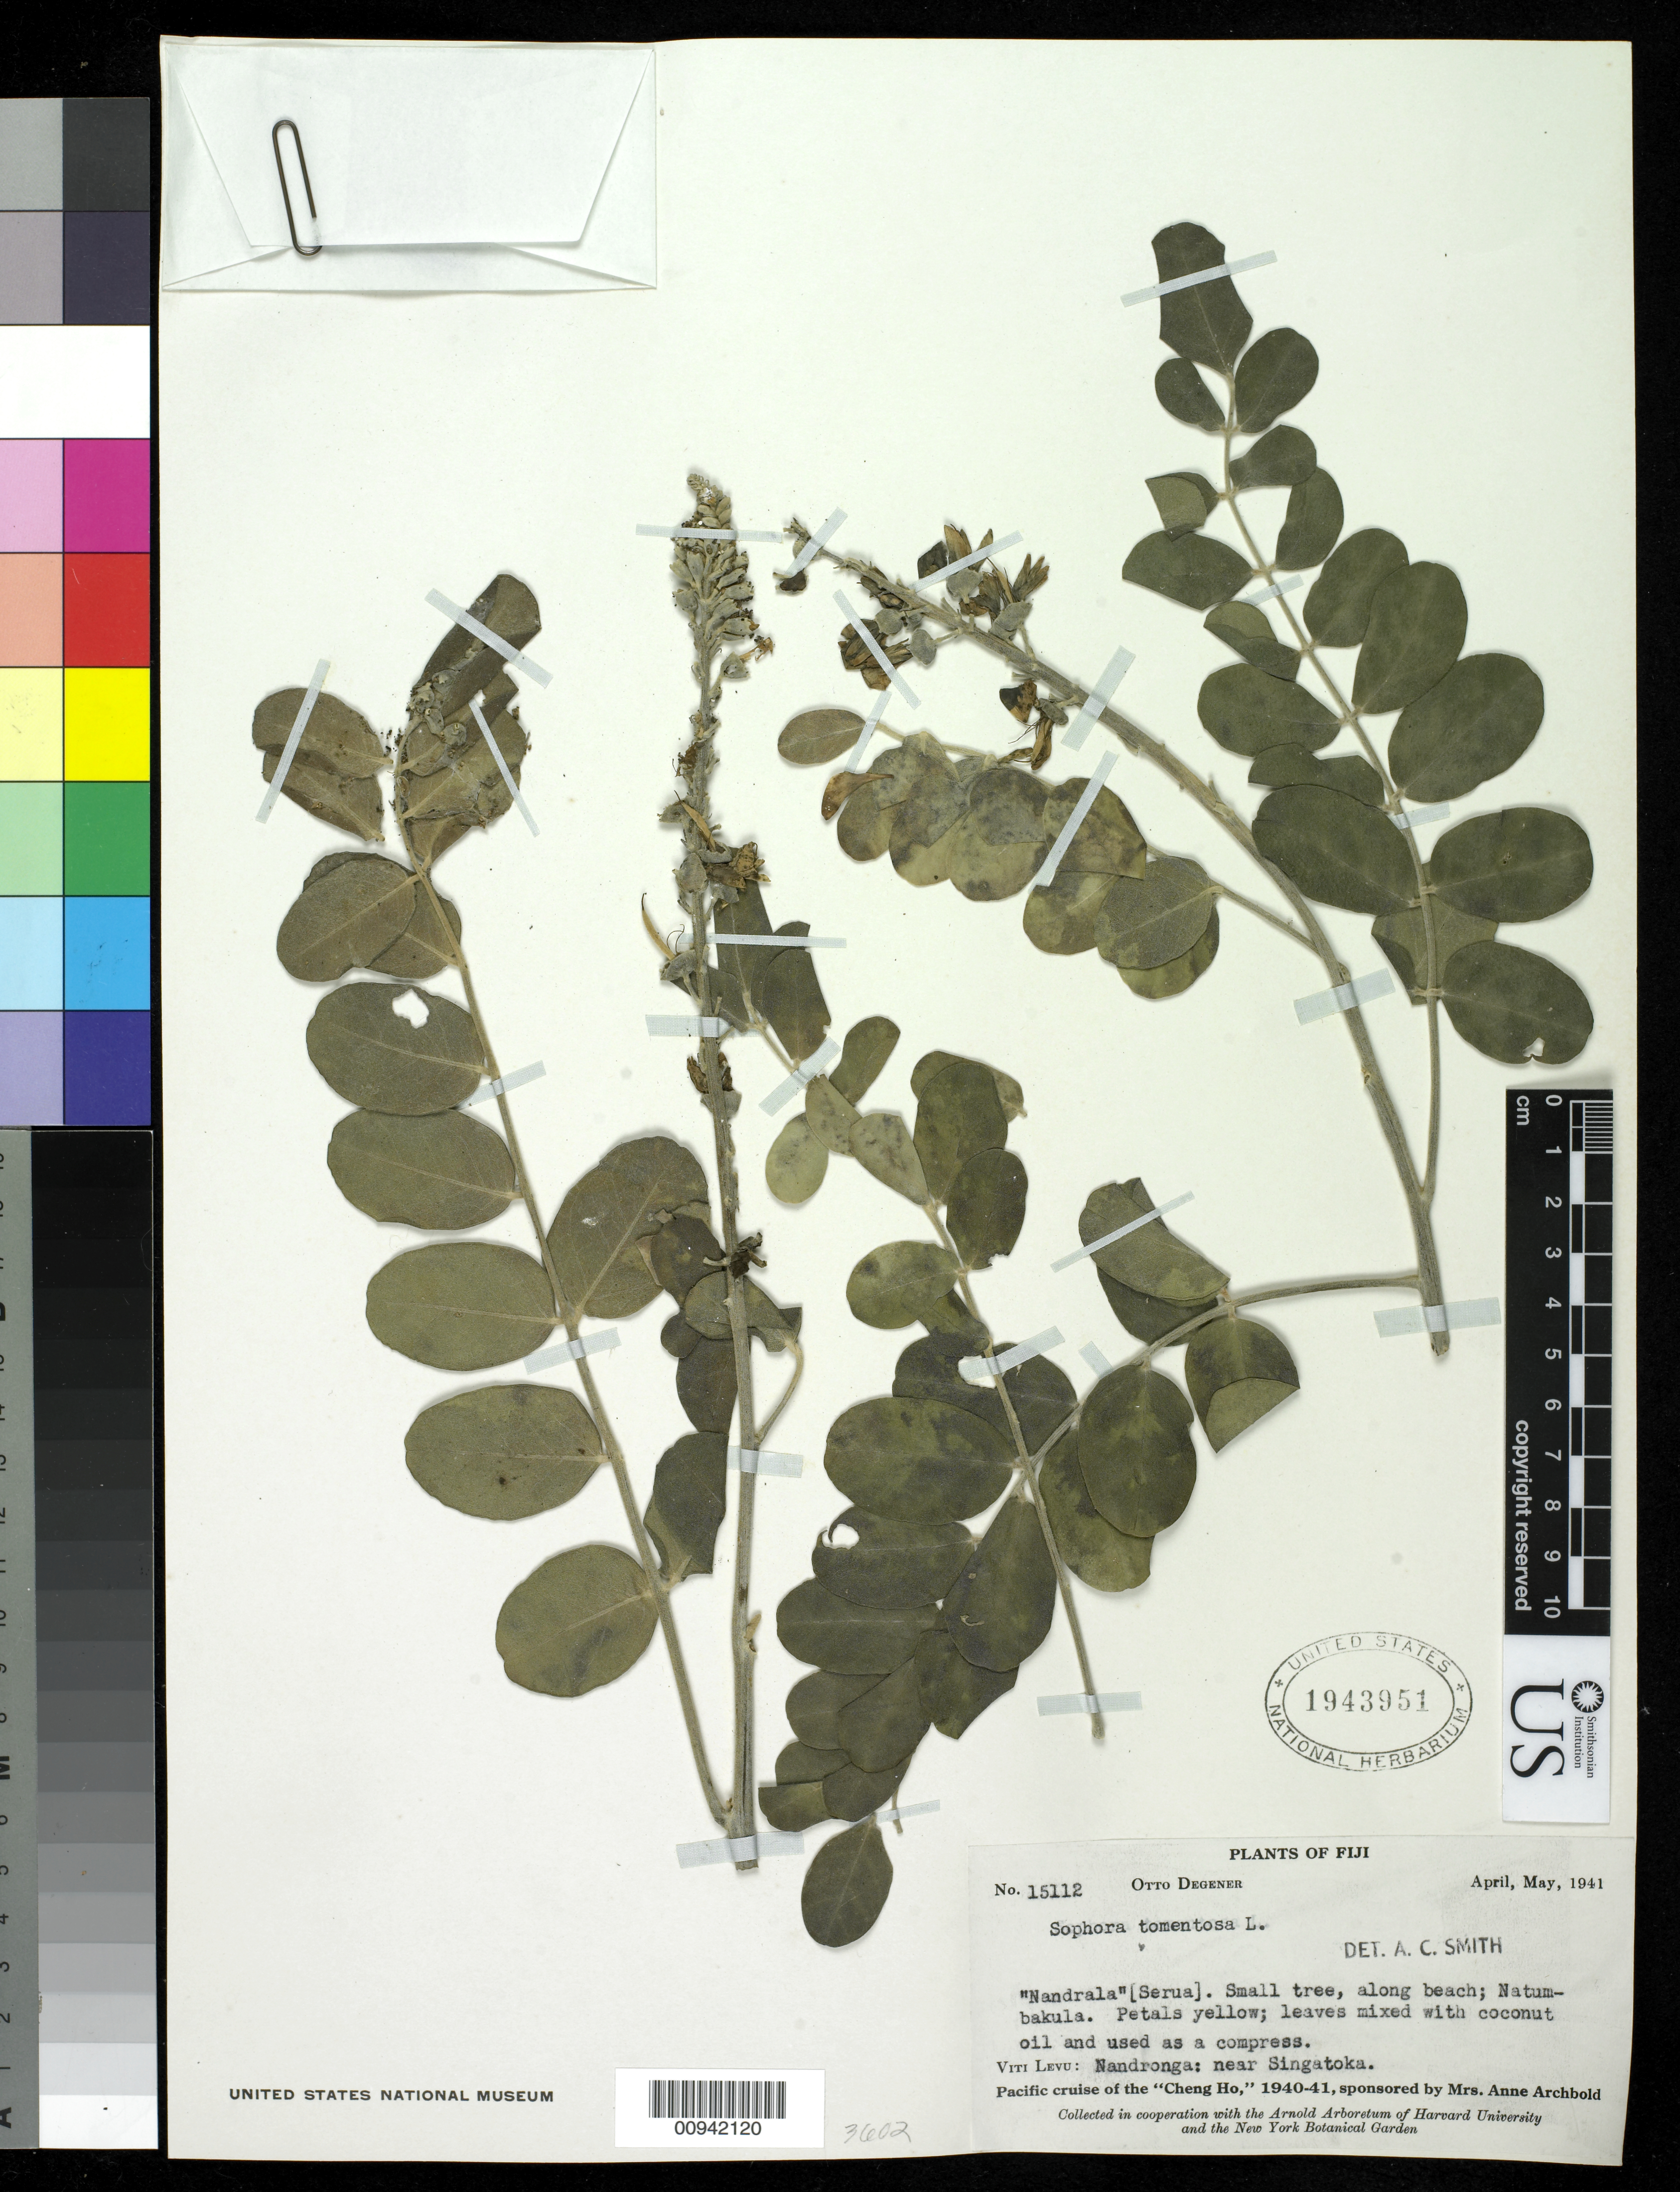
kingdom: Plantae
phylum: Tracheophyta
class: Magnoliopsida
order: Fabales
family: Fabaceae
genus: Sophora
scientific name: Sophora tomentosa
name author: L.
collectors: O. Degener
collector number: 15112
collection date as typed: Apr 1941 to May 1941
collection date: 1941-04/1941-05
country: Fiji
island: Viti Levu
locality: Nandronga, near Singatoka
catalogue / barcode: US 1943951